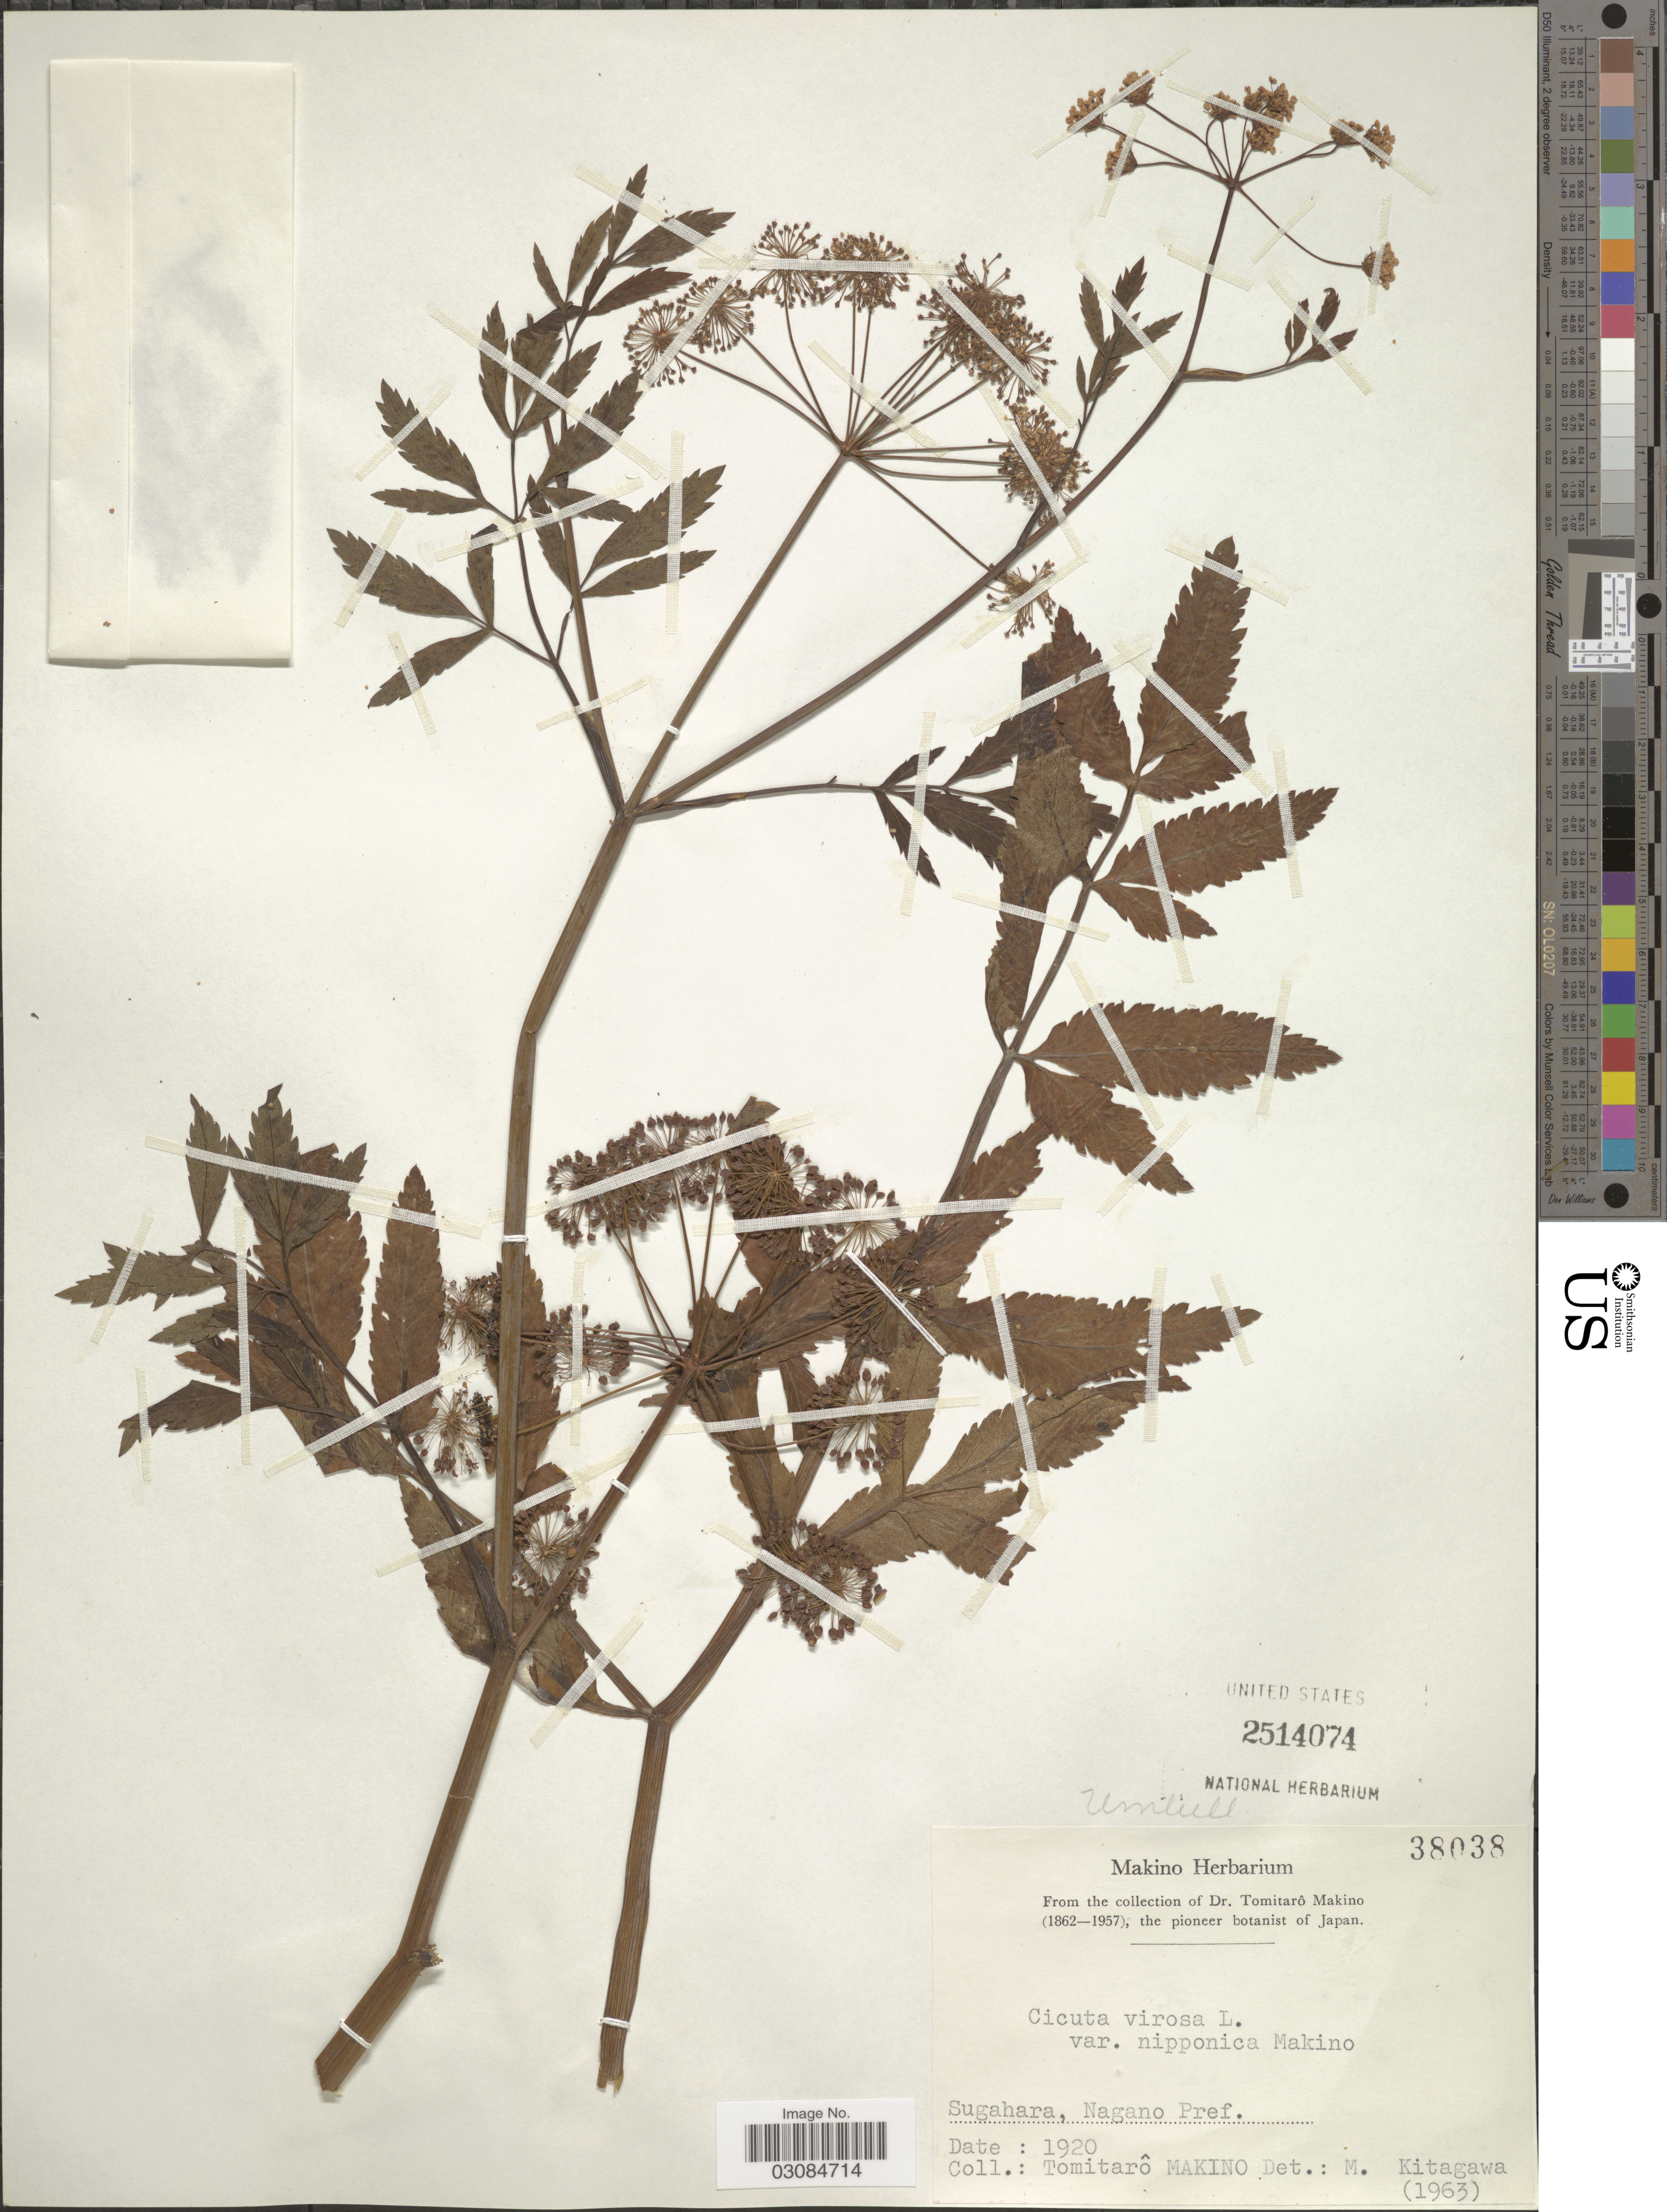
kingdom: Plantae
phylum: Tracheophyta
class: Magnoliopsida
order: Apiales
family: Apiaceae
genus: Cicuta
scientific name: Cicuta virosa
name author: L.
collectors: T. Makino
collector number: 38038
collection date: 1920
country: Japan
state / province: Nagano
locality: Sugahara, Nagano Pref.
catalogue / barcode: US 2514074